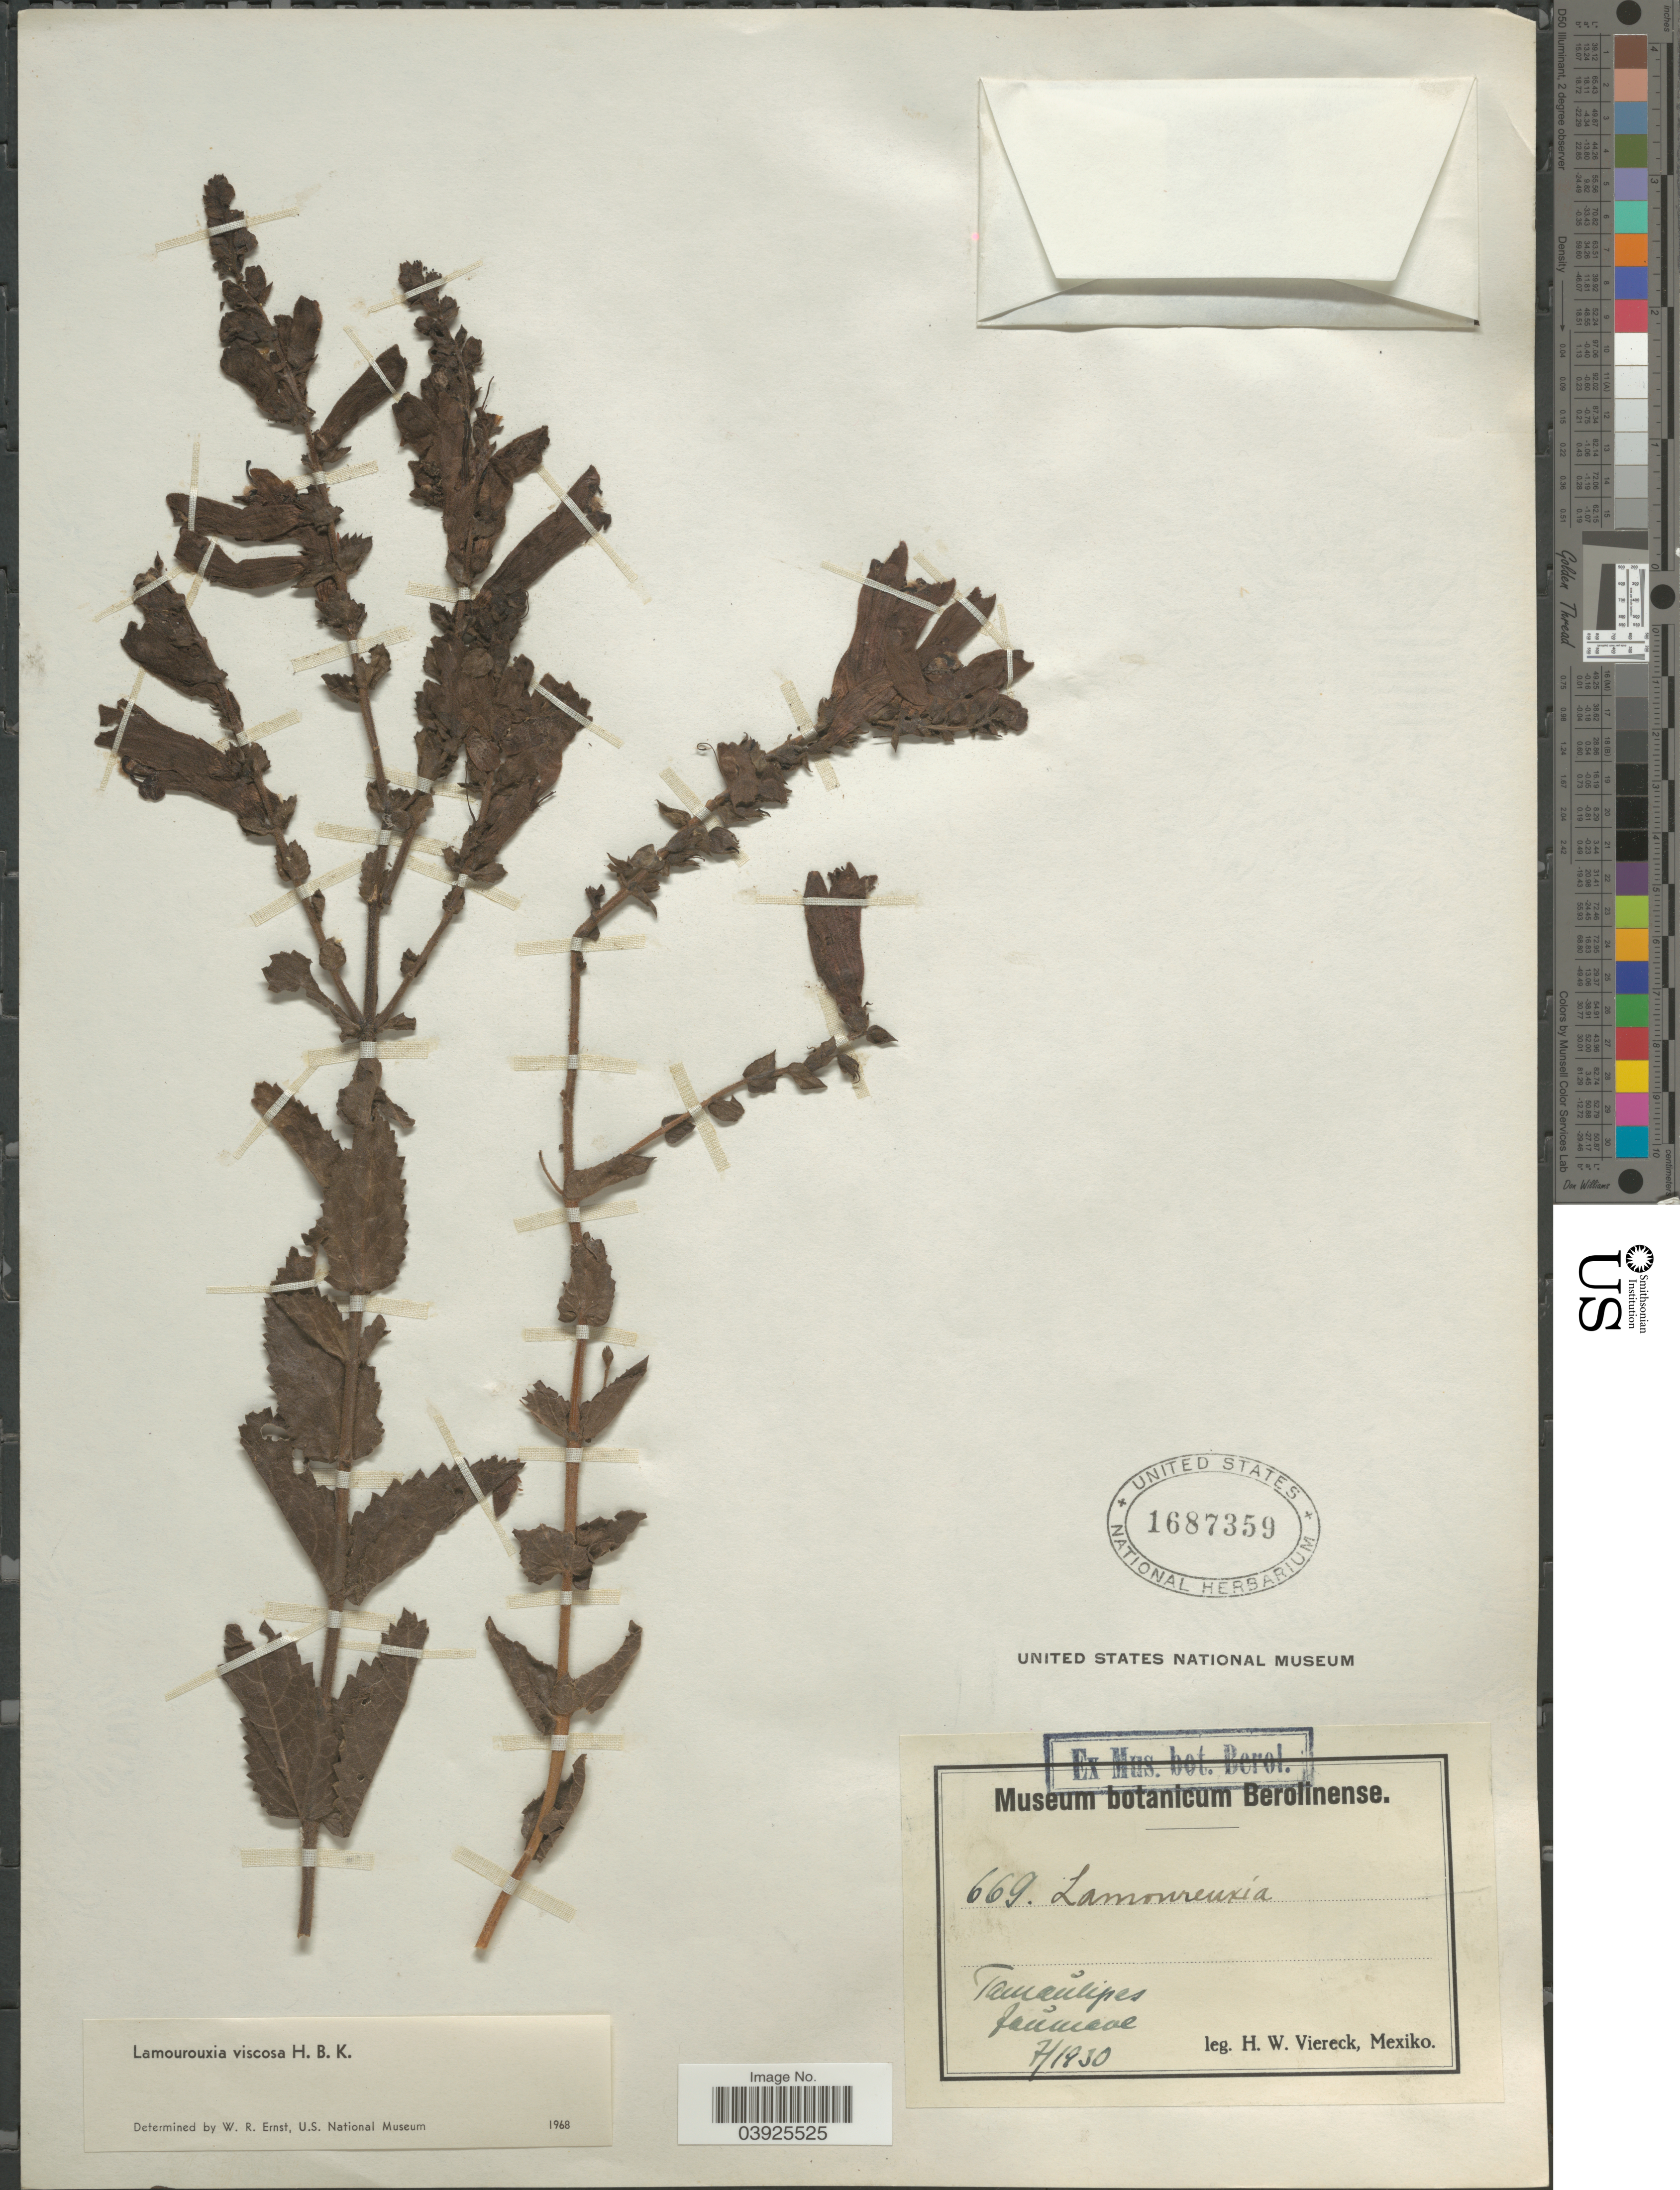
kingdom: Plantae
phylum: Tracheophyta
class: Magnoliopsida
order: Lamiales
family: Orobanchaceae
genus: Lamourouxia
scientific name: Lamourouxia viscosa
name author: Kunth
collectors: H. W. Viereck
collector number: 669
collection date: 1930-07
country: Mexico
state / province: Tamaulipas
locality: Tamaulipas Jaumave.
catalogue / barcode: US 1687359